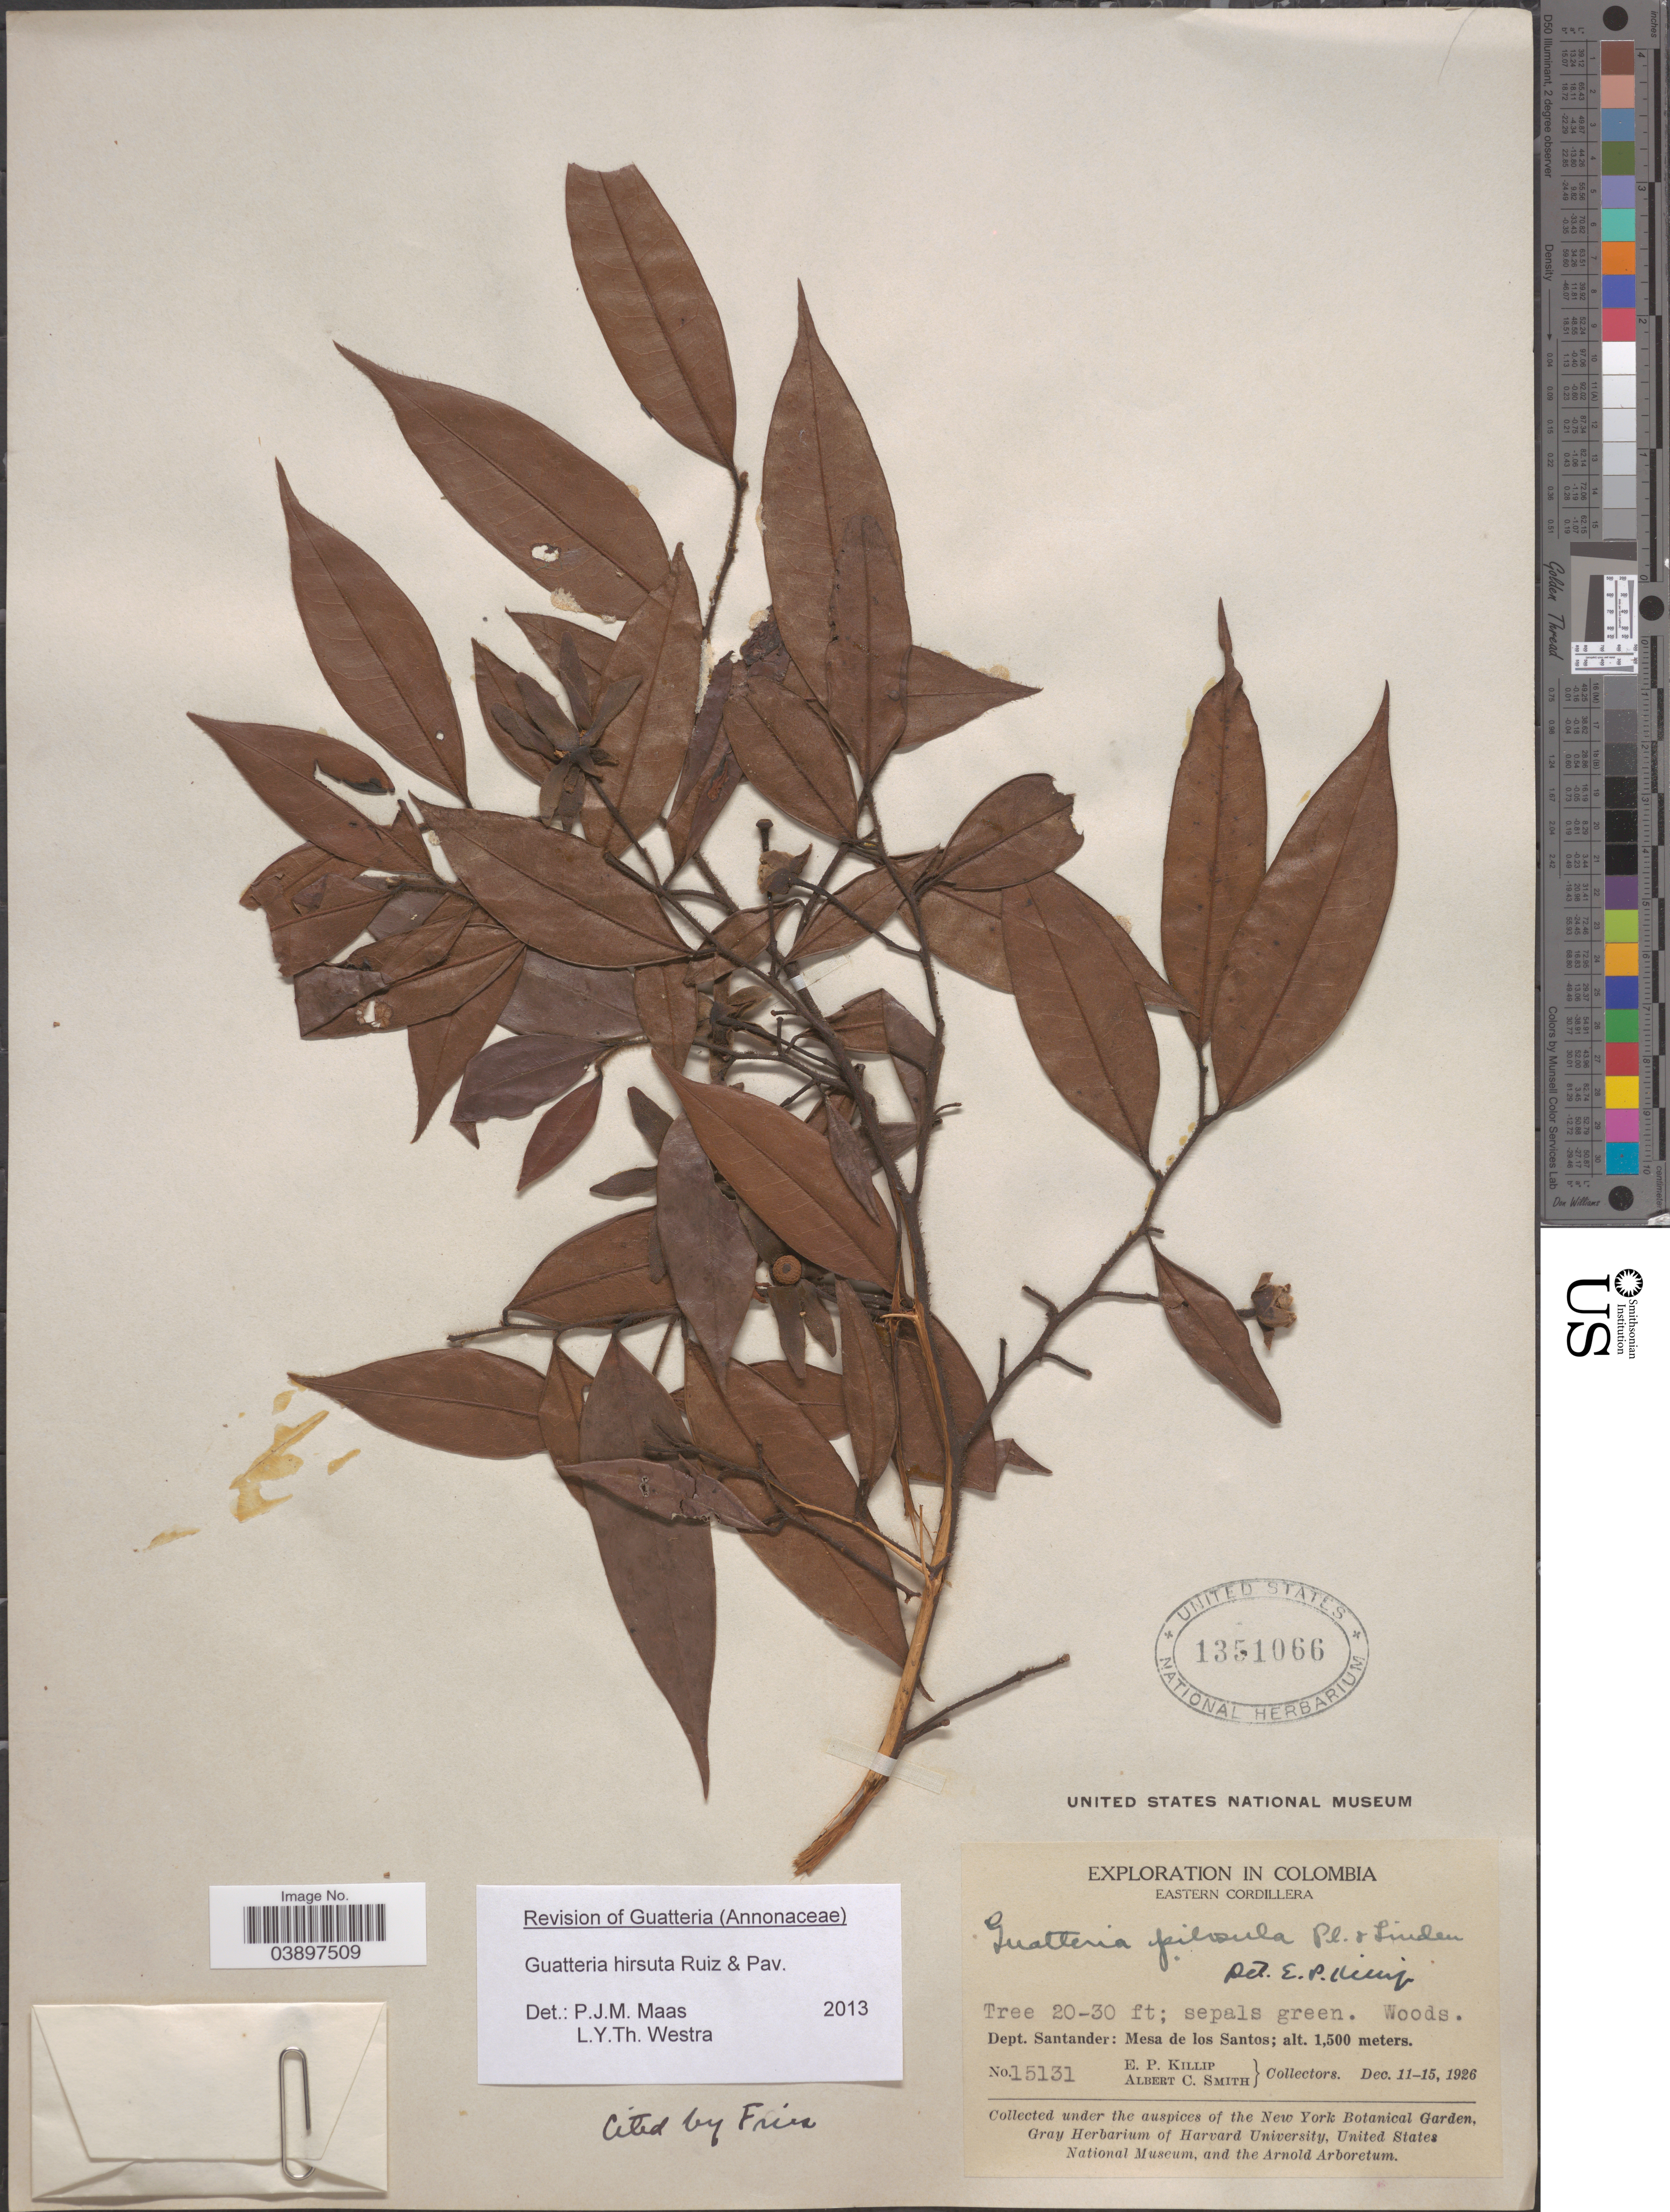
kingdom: Plantae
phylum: Tracheophyta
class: Magnoliopsida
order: Magnoliales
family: Annonaceae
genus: Guatteria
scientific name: Guatteria hirsuta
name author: Ruiz & Pav.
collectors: E. P. Killip & A. C. Smith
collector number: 15131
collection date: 1926-12-11/1926-12-15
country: Colombia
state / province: Santander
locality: Eastern Cordillera. Dept. Santander: Mesa de los Santos.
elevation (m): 1500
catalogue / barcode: US 1351066